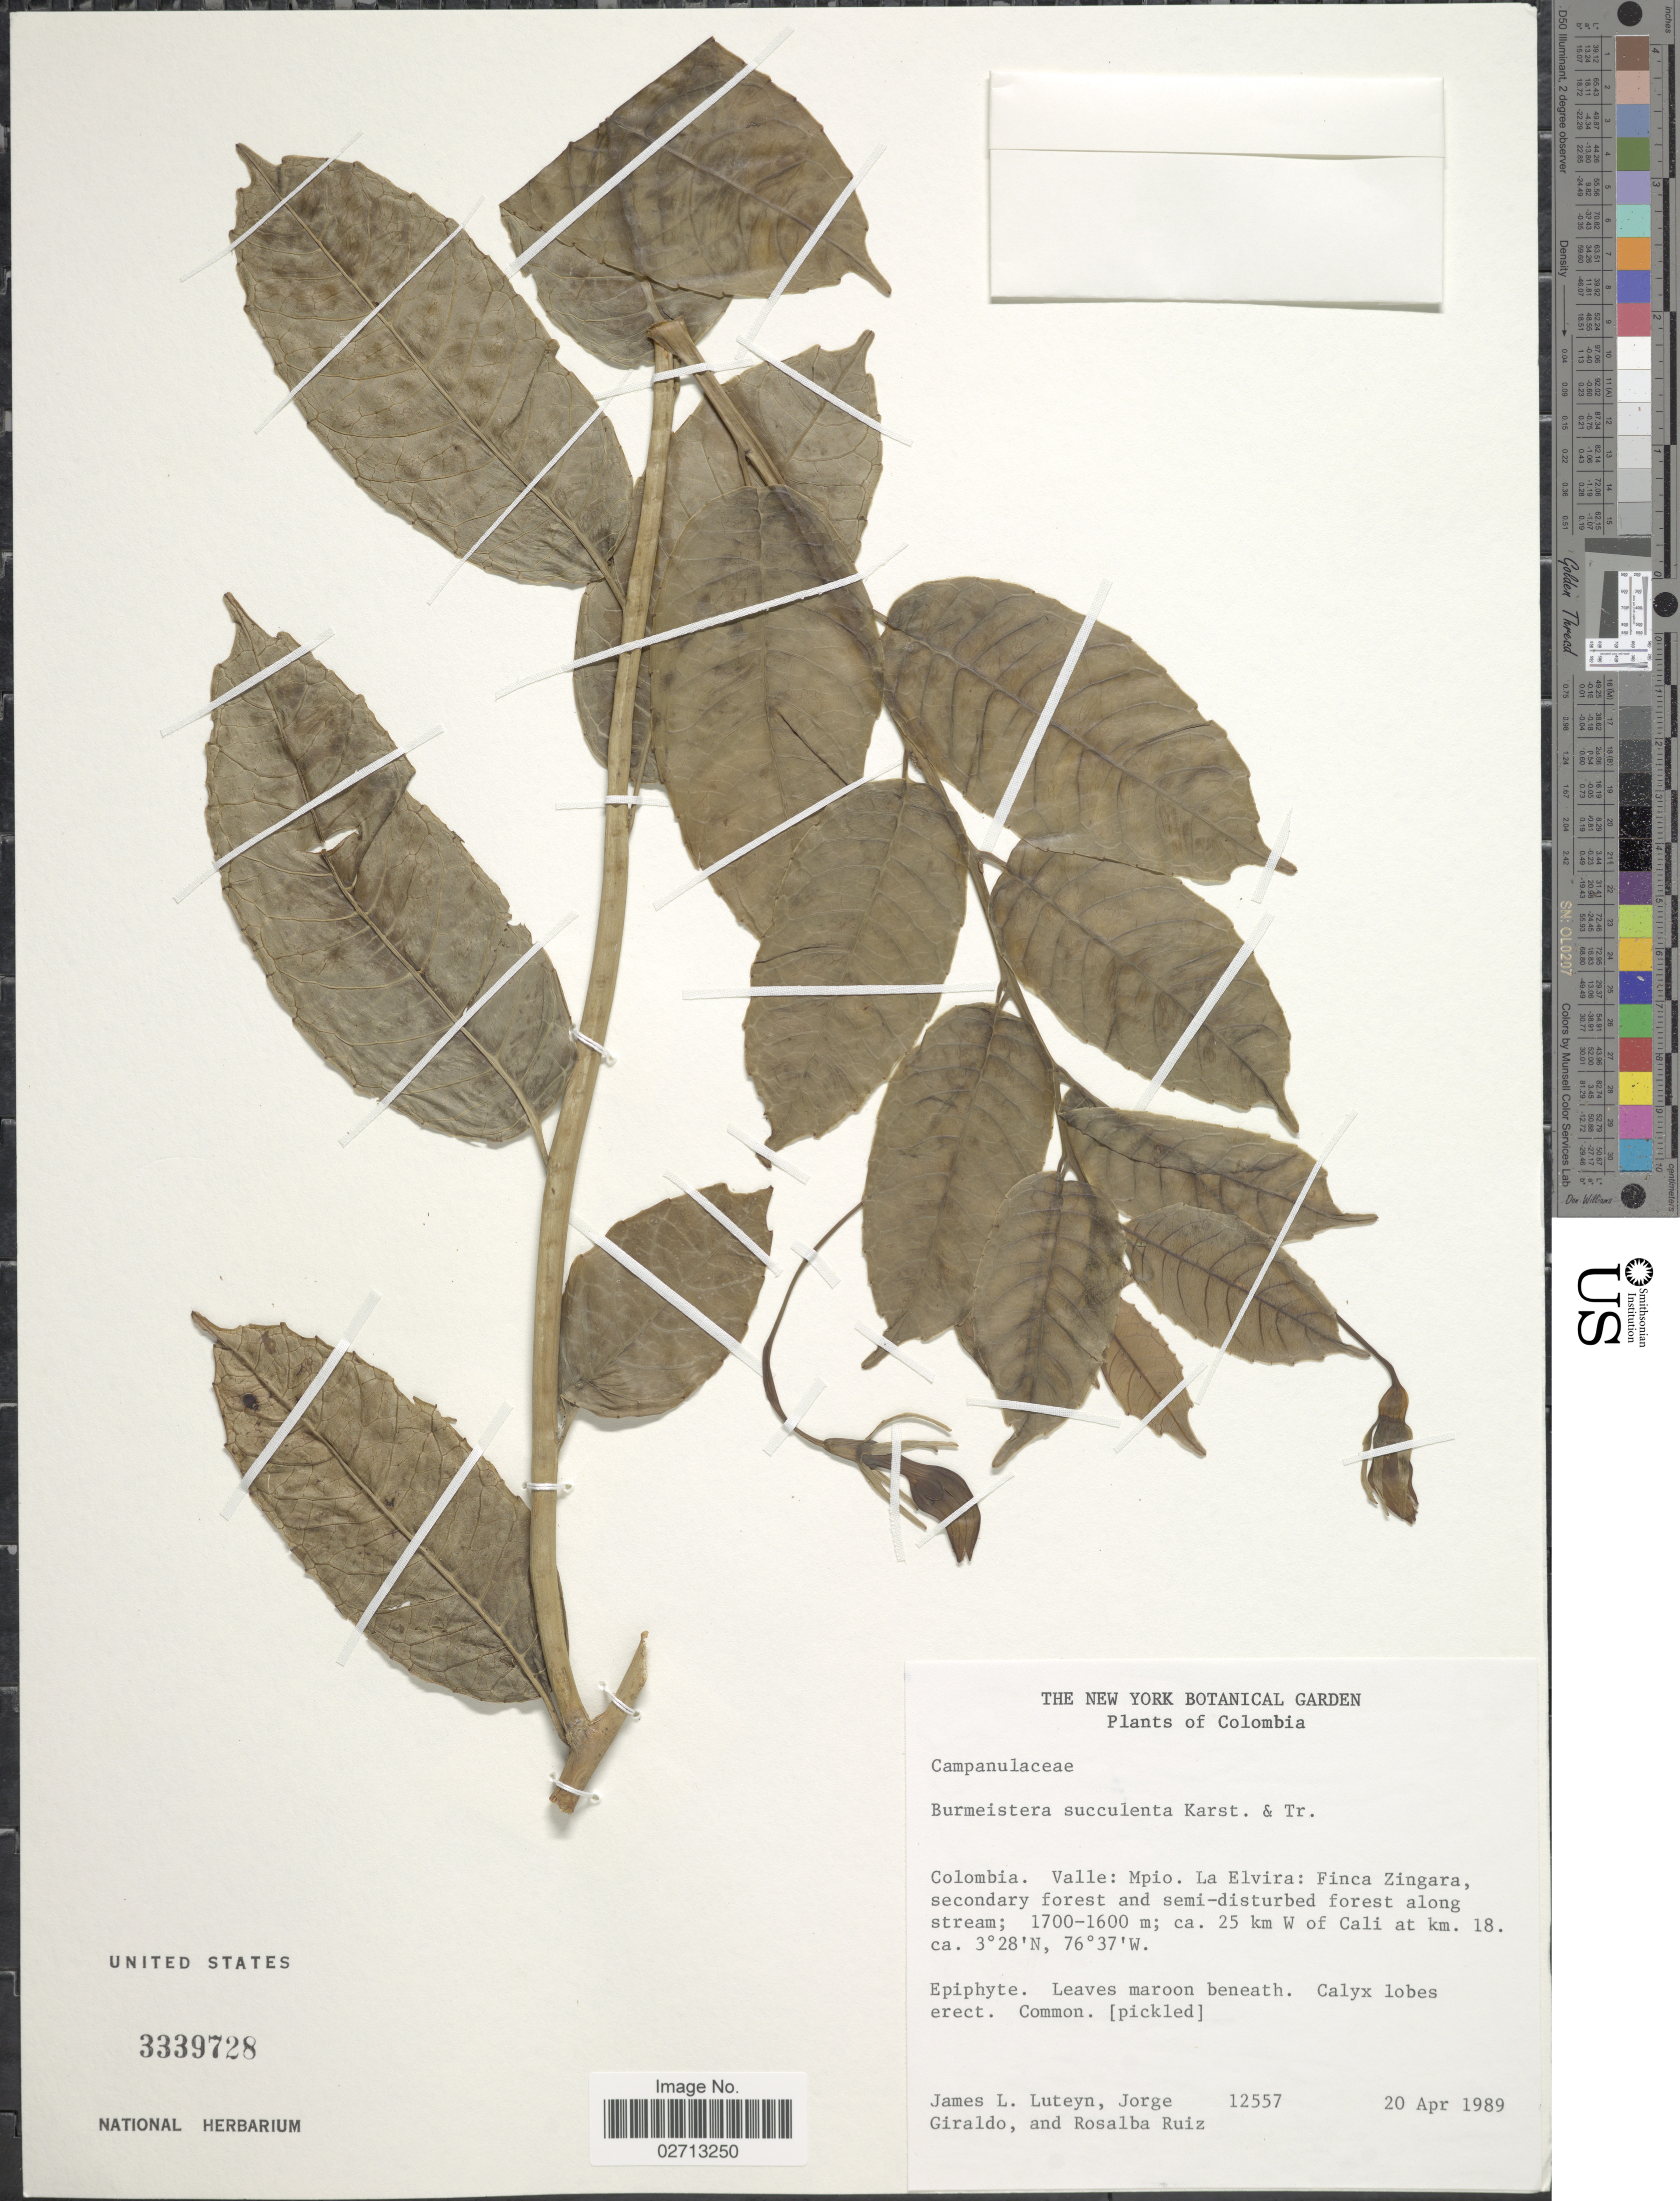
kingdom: Plantae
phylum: Tracheophyta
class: Magnoliopsida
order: Asterales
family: Campanulaceae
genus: Burmeistera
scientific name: Burmeistera succulenta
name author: H. Karst. & Triana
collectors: J. L. Luteyn, J. Giraldo & R. Ruiz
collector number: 12557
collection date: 1989-04-20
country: Colombia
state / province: Valle del Cauca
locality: Valle: Mpio. La Elvira: Finca Zingara, ca. 25 km W of Cali at km. 18.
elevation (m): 1600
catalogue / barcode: US 3339728